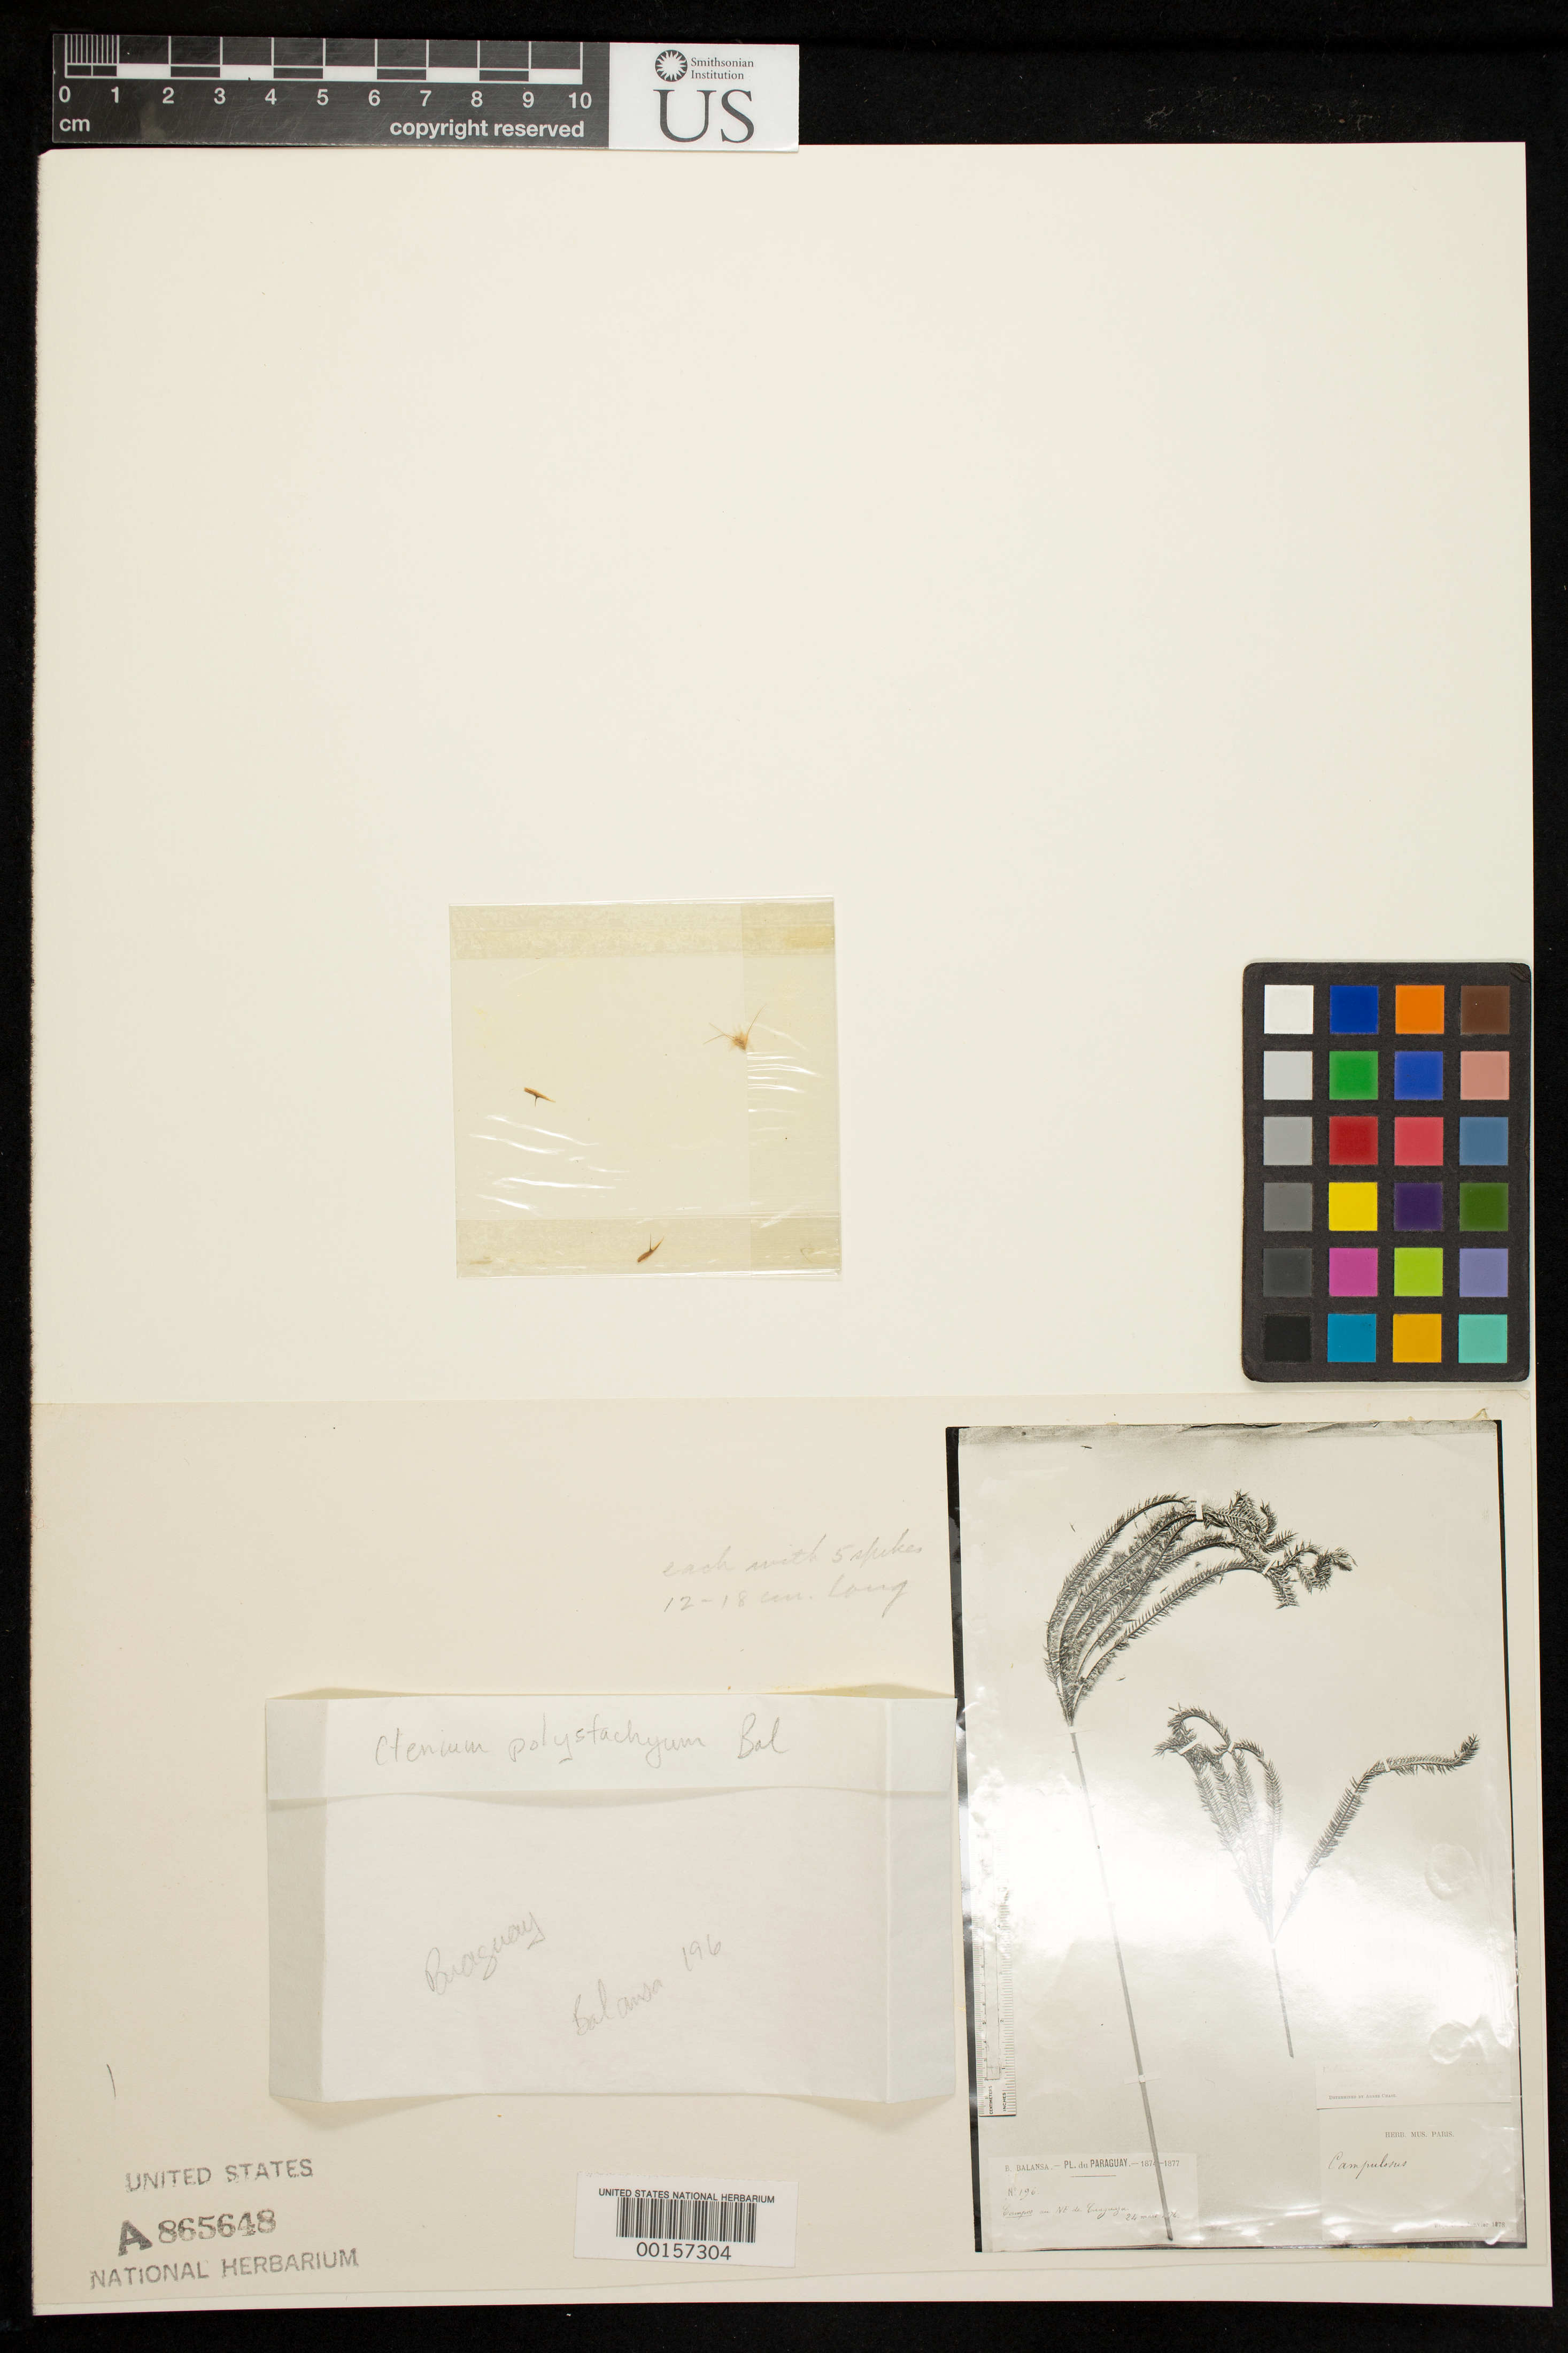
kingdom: Plantae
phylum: Tracheophyta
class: Liliopsida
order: Poales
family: Poaceae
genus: Ctenium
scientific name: Ctenium polystachyum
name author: Balansa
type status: Syntype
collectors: B. Balansa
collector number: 196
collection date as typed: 24 --- 1876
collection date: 1876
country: Paraguay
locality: Campos au NE de Caaguazu.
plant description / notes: Contains infl. fragments and photo of plant.Fragmentary material of type specimen ex Mus. Paris.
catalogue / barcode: US 865648A